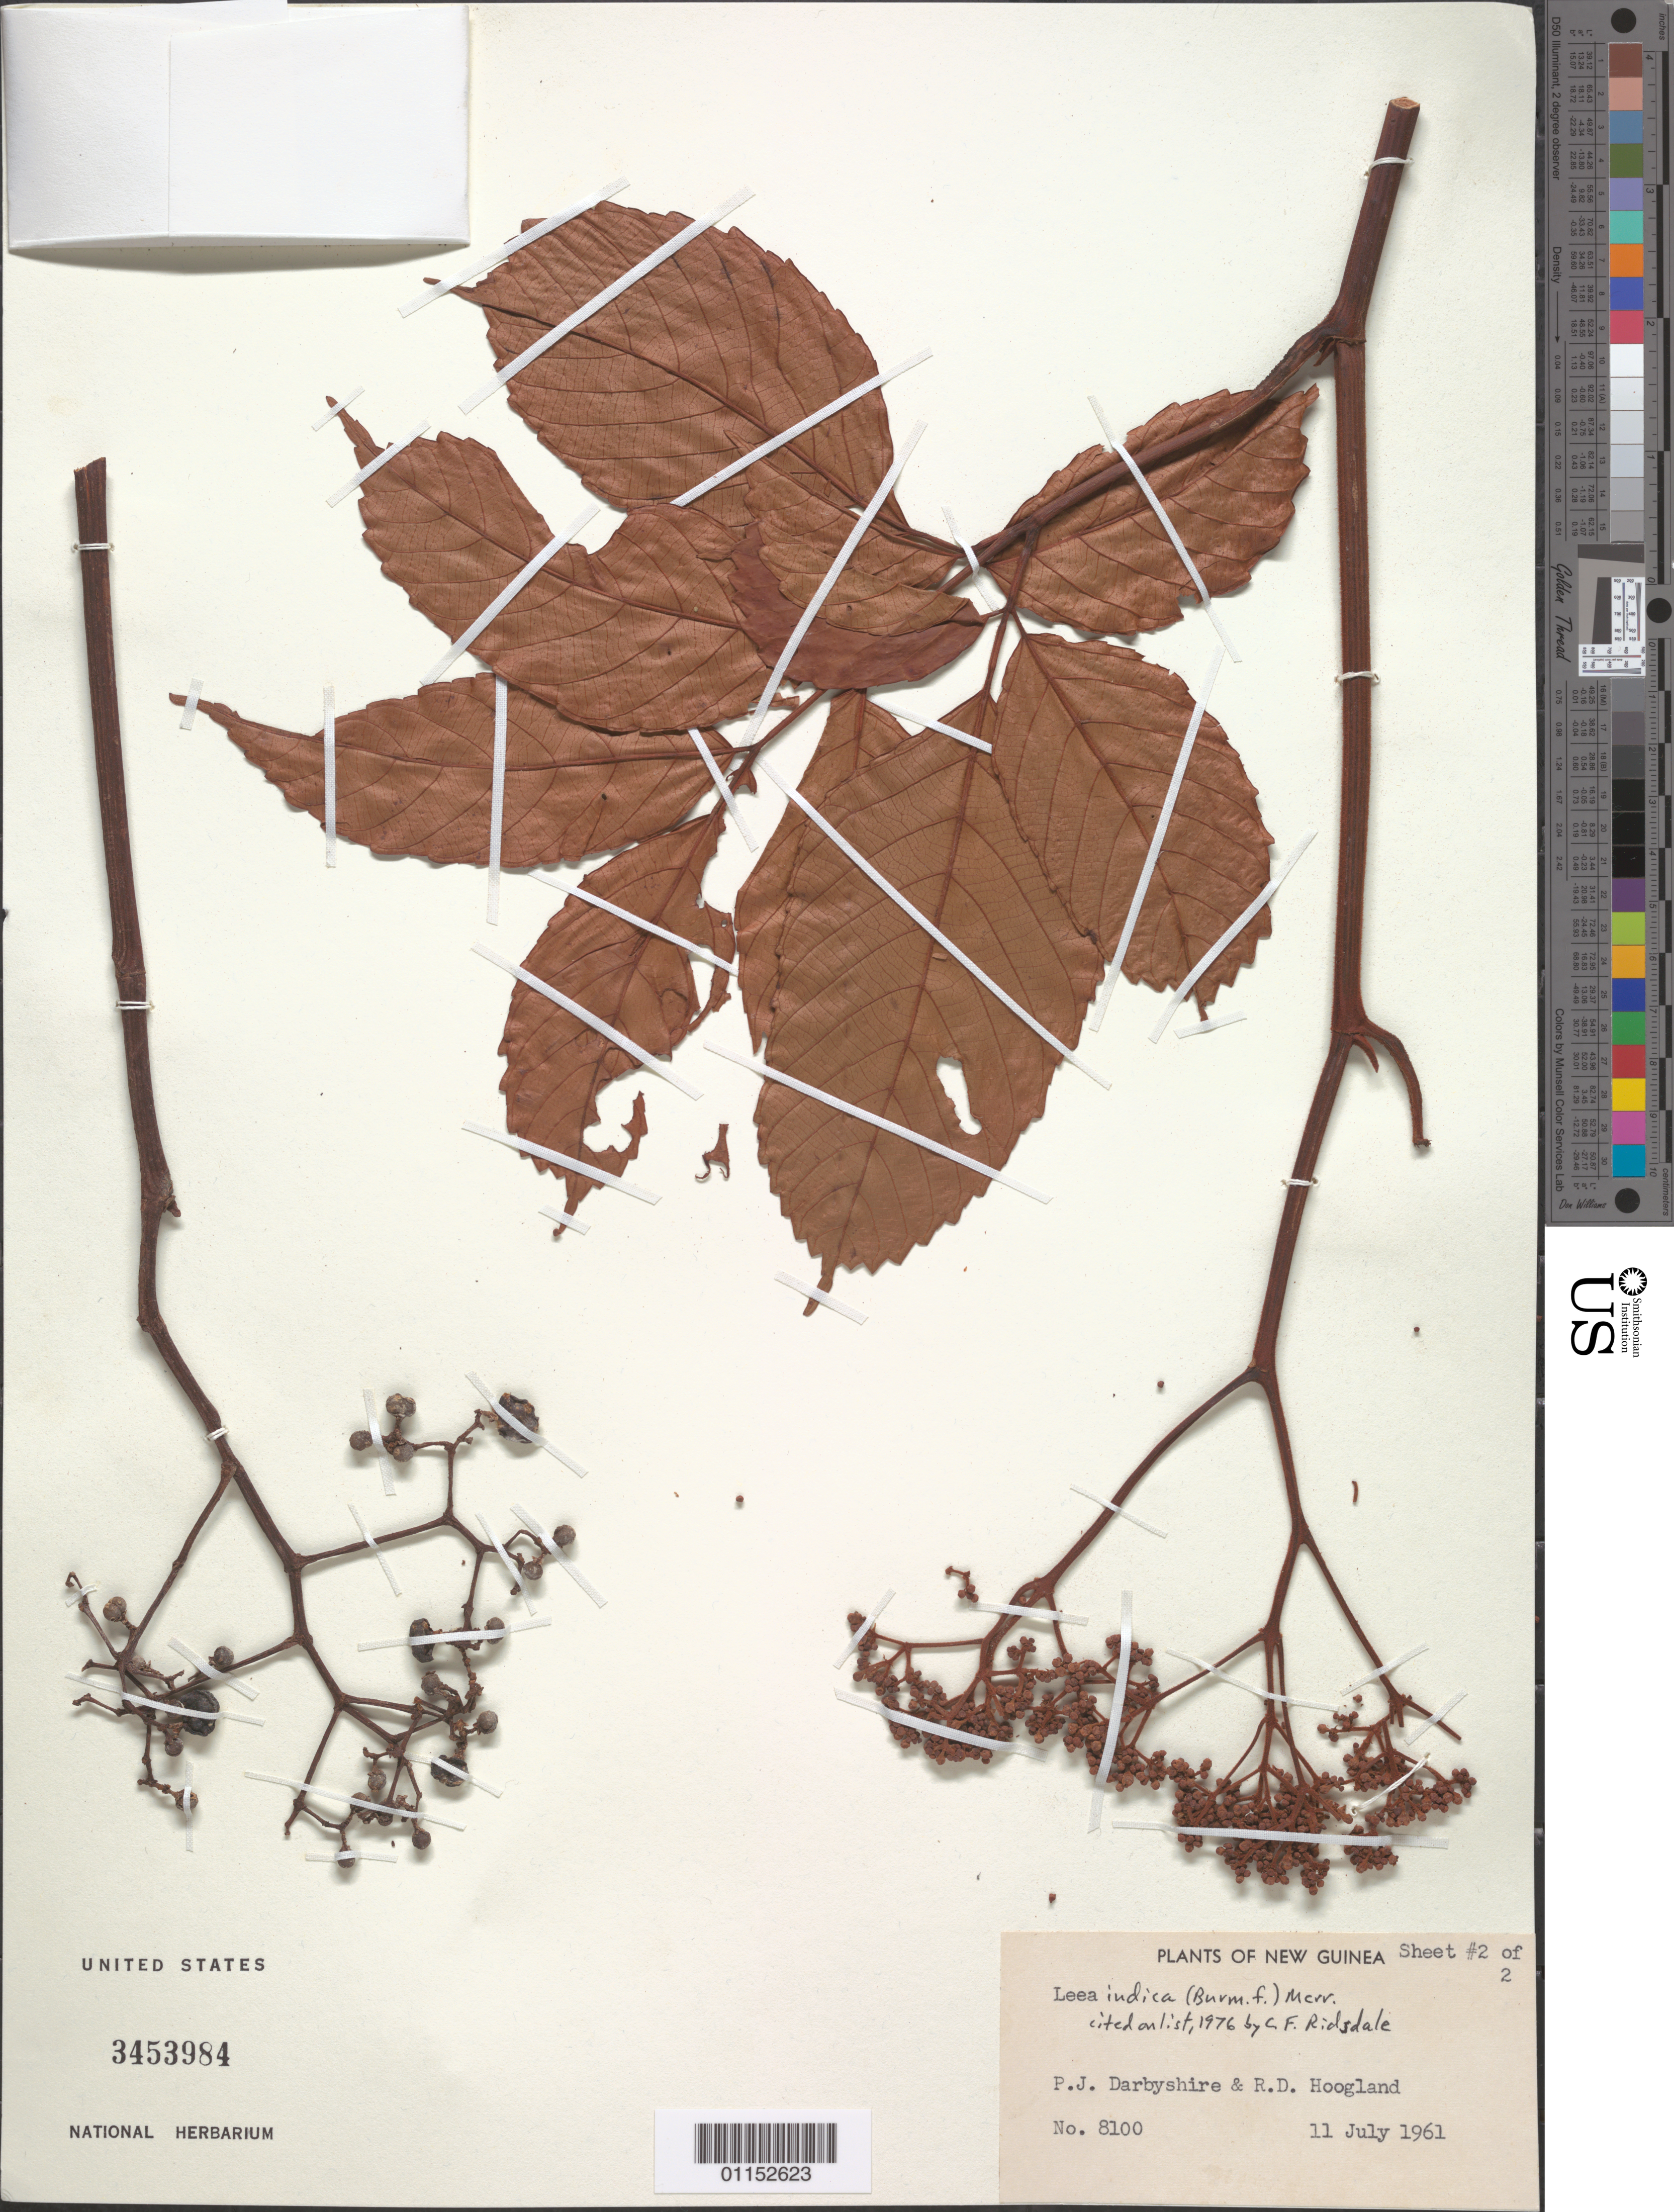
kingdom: Plantae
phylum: Tracheophyta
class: Magnoliopsida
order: Vitales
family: Vitaceae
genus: Leea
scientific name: Leea indica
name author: (Burm. f.) Merr.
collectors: P. Darbyshire & R. D. Hoogland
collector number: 8100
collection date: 1961-07-11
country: Papua New Guinea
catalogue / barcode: US 3453984